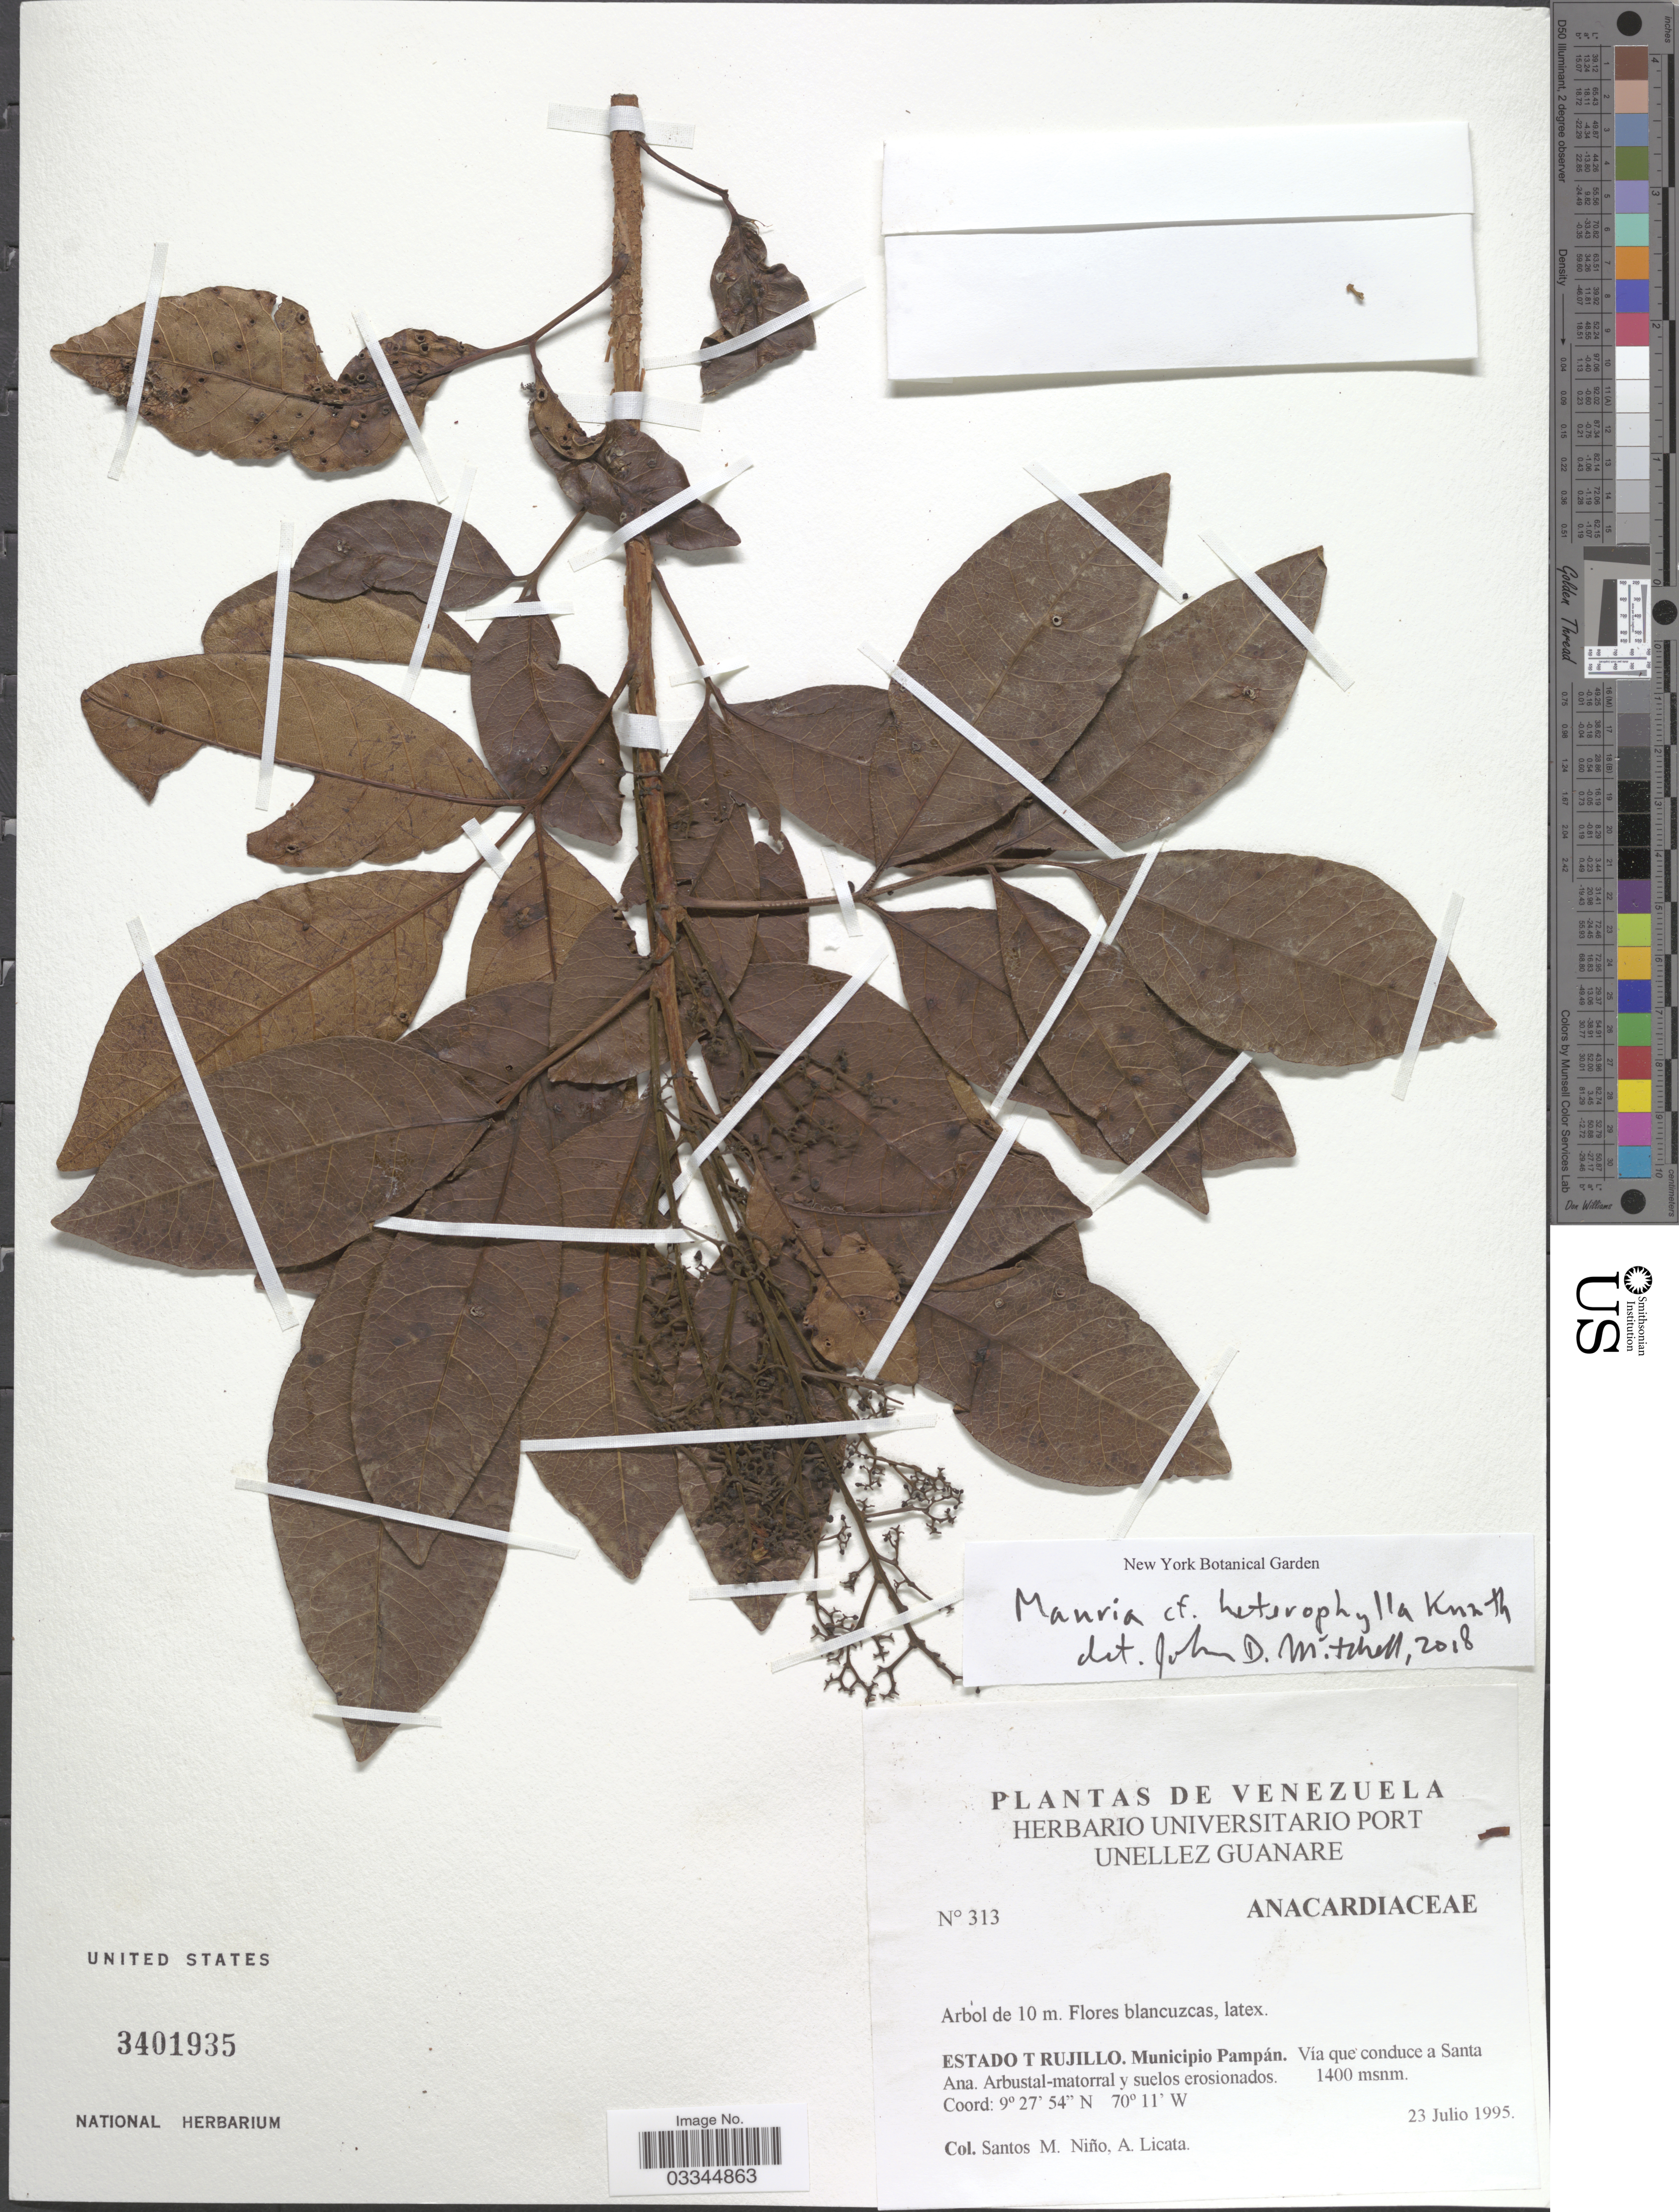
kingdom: Plantae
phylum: Tracheophyta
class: Magnoliopsida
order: Sapindales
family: Anacardiaceae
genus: Mauria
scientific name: Mauria heterophylla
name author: Kunth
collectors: S. M. Niño & A. Licata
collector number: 313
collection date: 1995-07-23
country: Venezuela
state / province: Trujillo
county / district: Pampán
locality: Vía que conduce a Santa Ana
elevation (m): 1400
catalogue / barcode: US 3401935